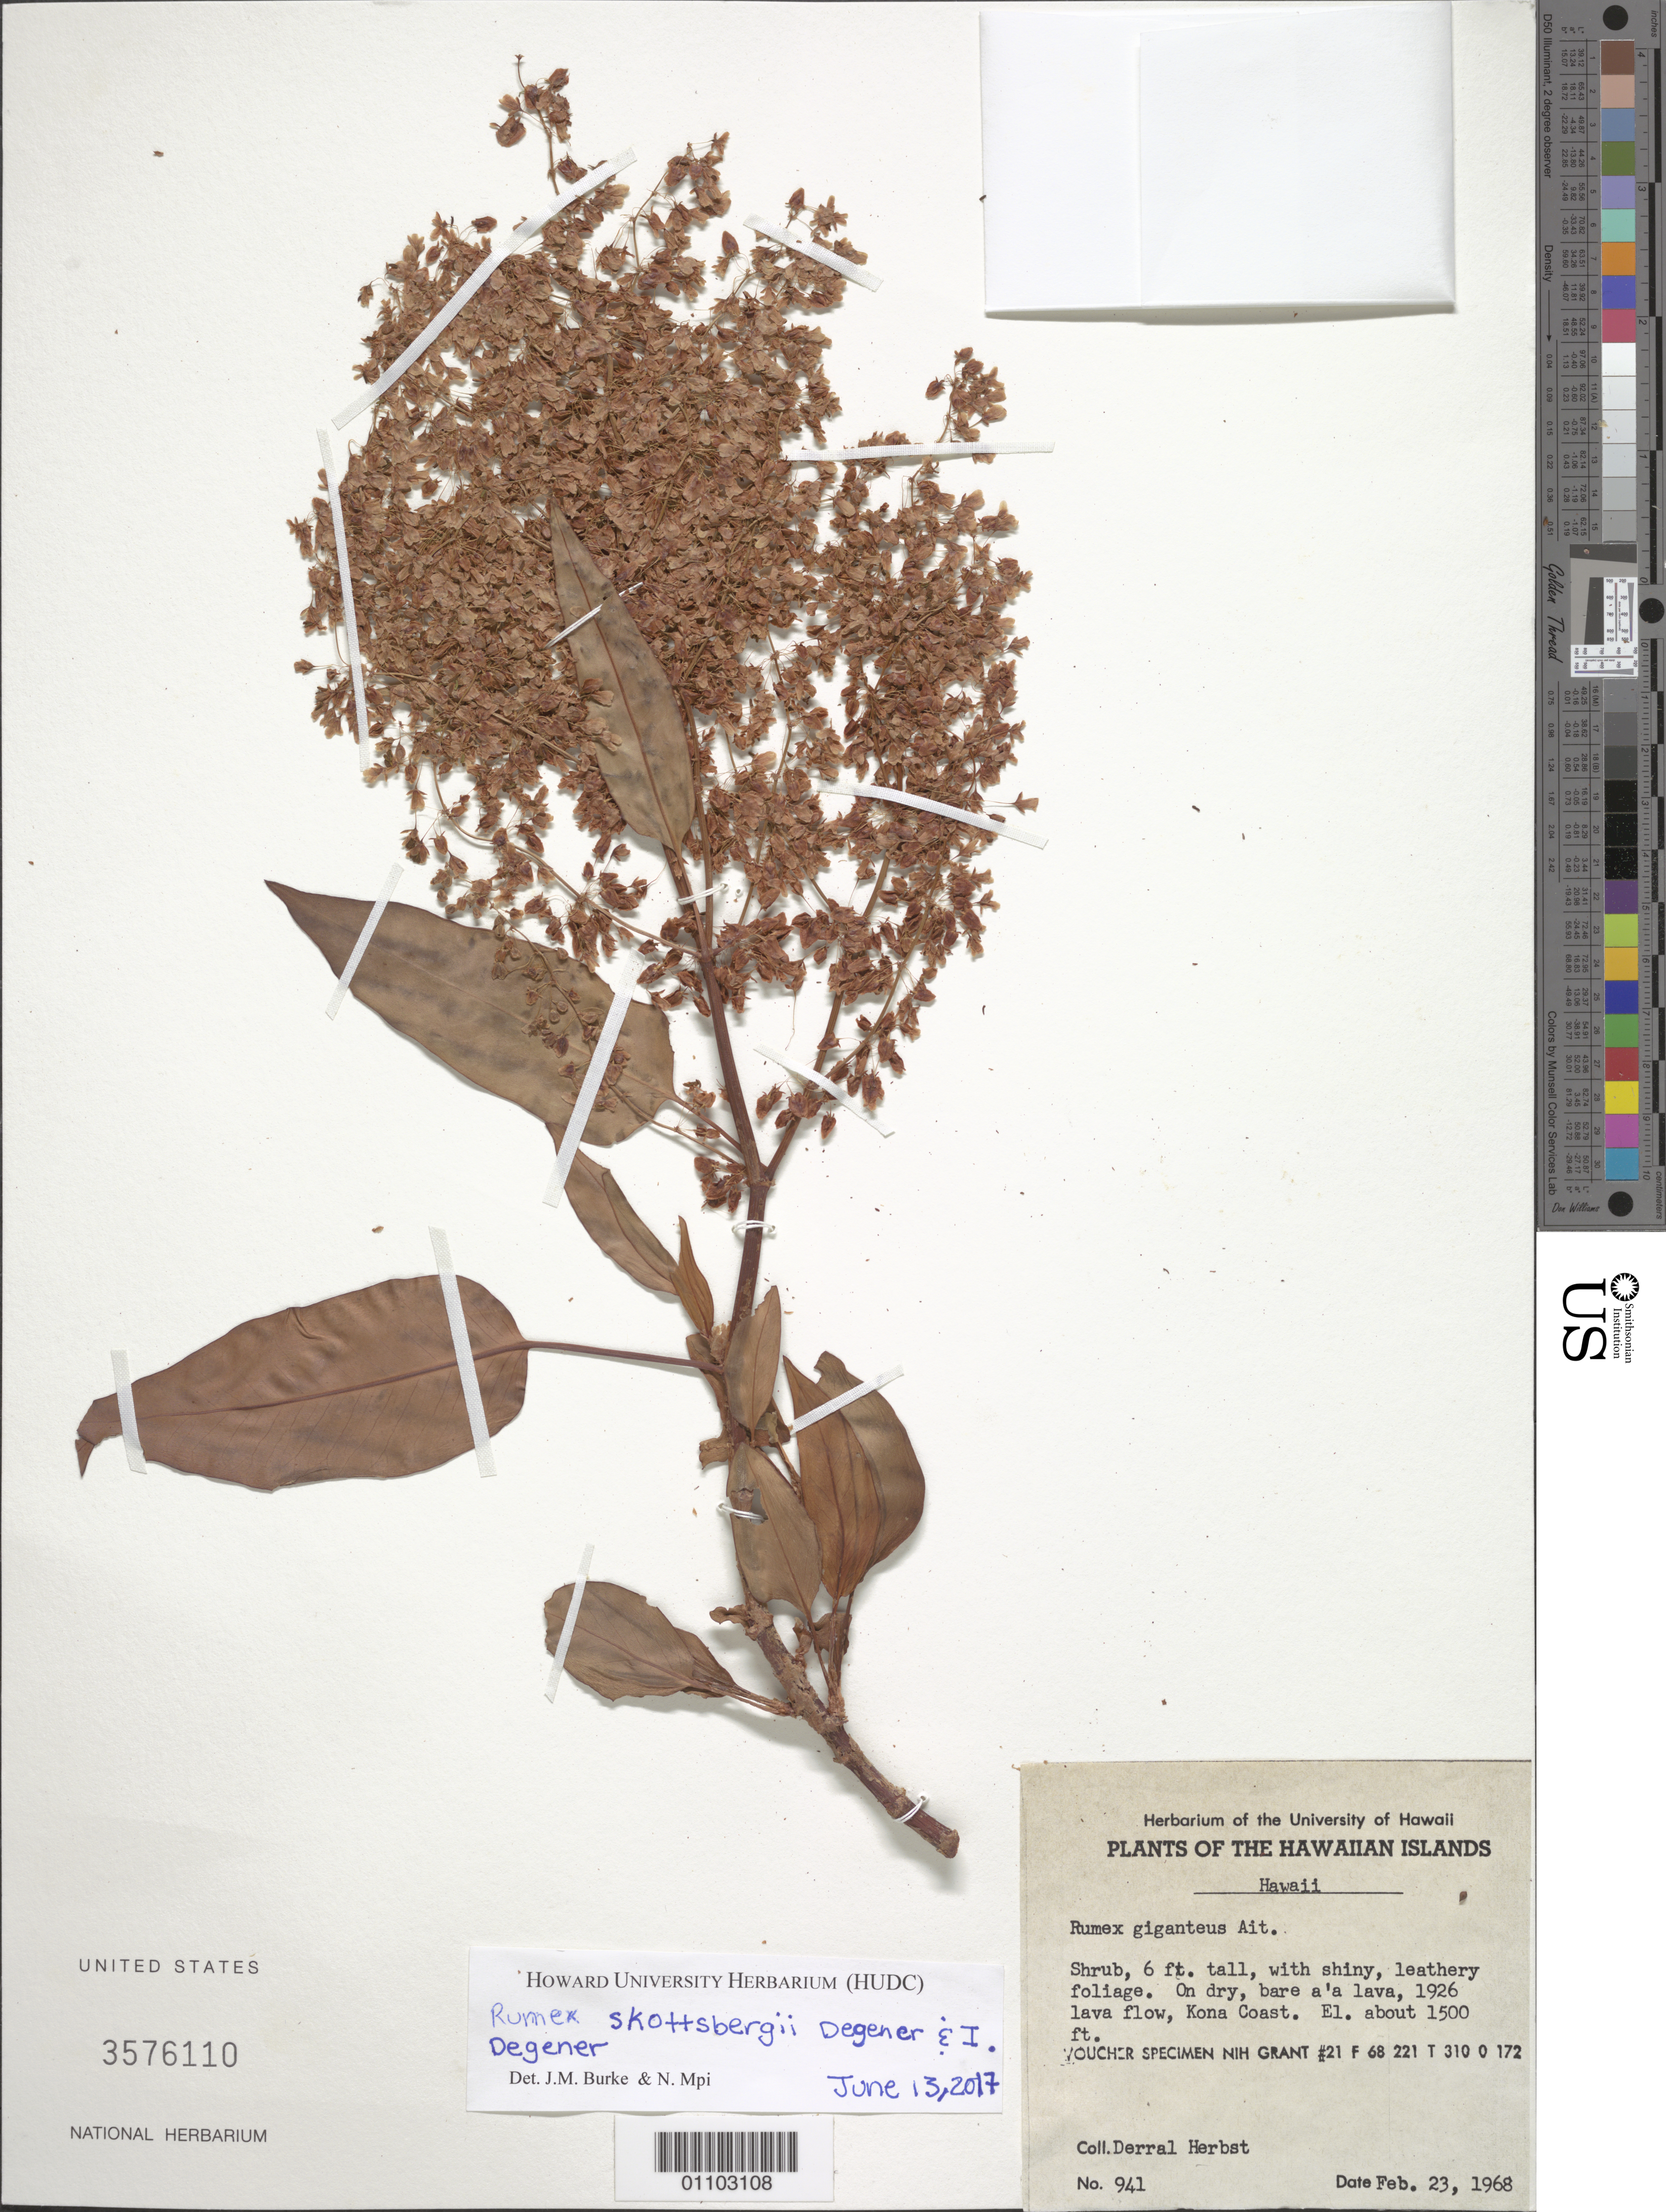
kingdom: Plantae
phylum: Tracheophyta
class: Magnoliopsida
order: Caryophyllales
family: Polygonaceae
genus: Rumex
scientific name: Rumex skottsbergii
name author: O. Deg. & I. Deg.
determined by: Burke, J. M.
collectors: D. R. Herbst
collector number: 941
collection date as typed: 23 Feb 1968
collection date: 1968-02-23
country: United States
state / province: Hawaii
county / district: Hawaii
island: Hawaii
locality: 1926 lava flow, Kona Coast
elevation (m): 457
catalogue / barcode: US 3576110